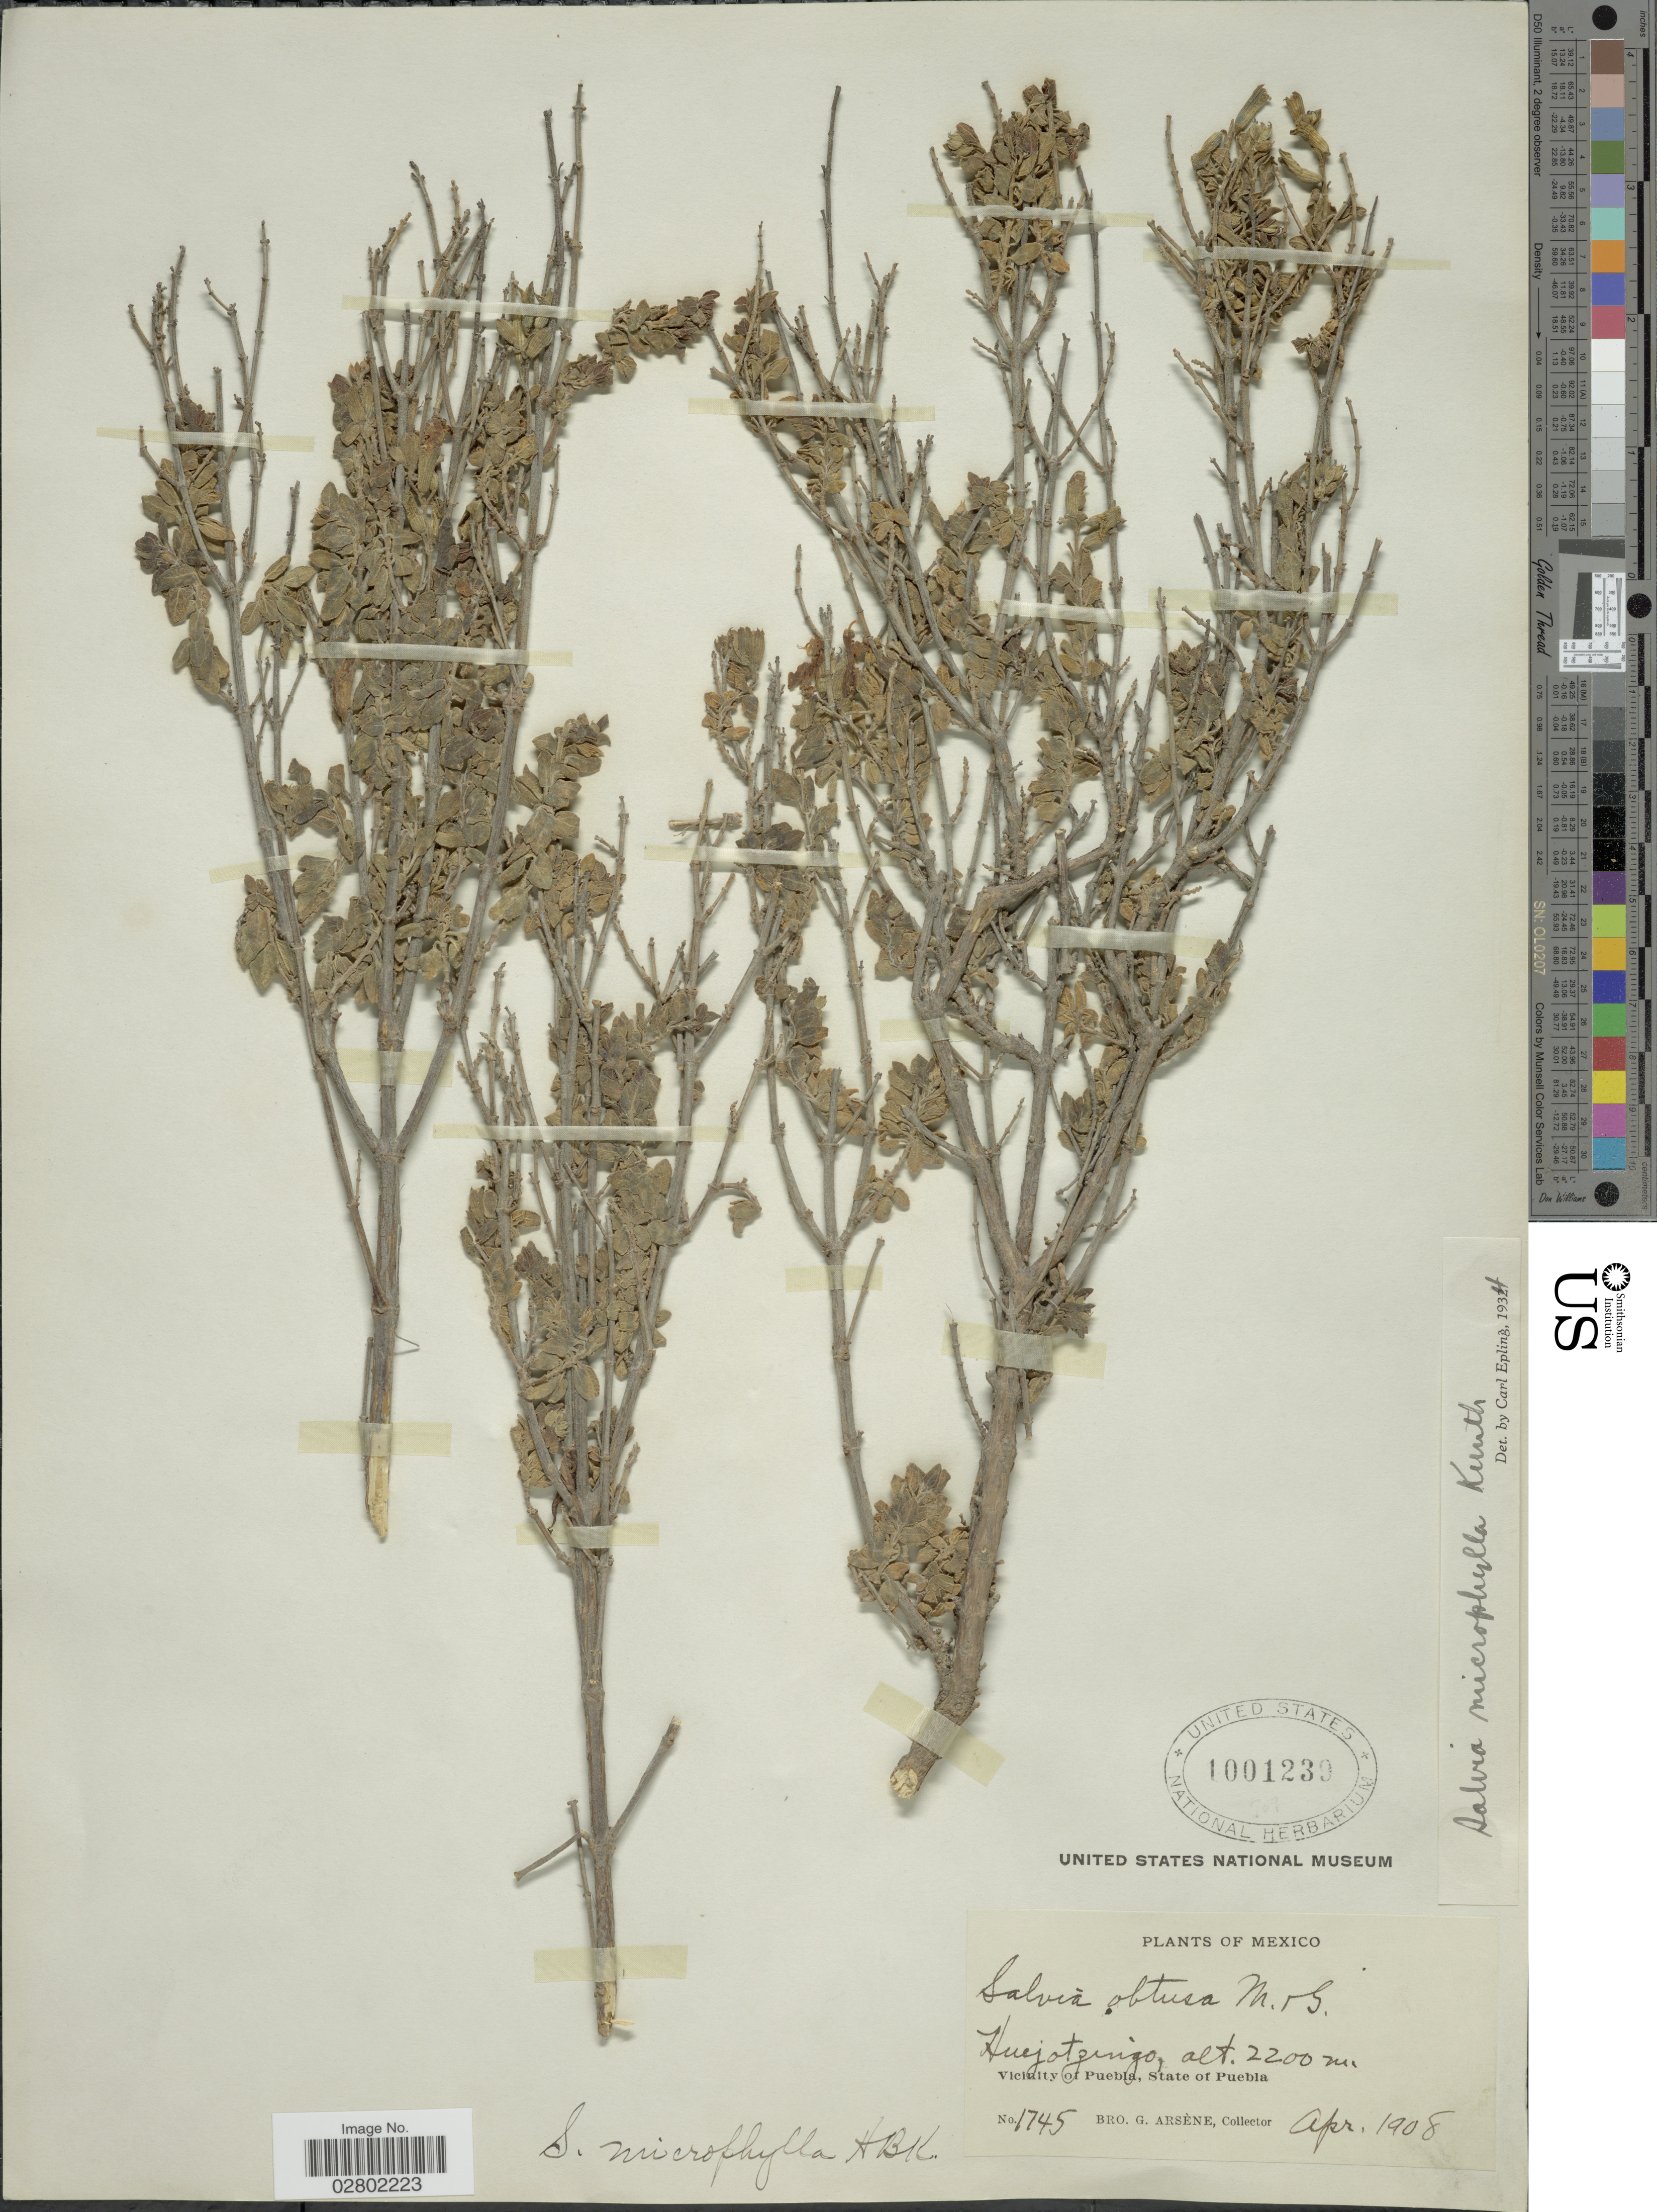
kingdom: Plantae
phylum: Tracheophyta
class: Magnoliopsida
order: Lamiales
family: Lamiaceae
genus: Salvia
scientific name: Salvia microphylla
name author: Kunth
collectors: Bro. G. Arsène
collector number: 1745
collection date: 1908-04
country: Mexico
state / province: Puebla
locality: Huejotzingo, Vicinity of Puebla.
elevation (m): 2200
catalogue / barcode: US 1001239